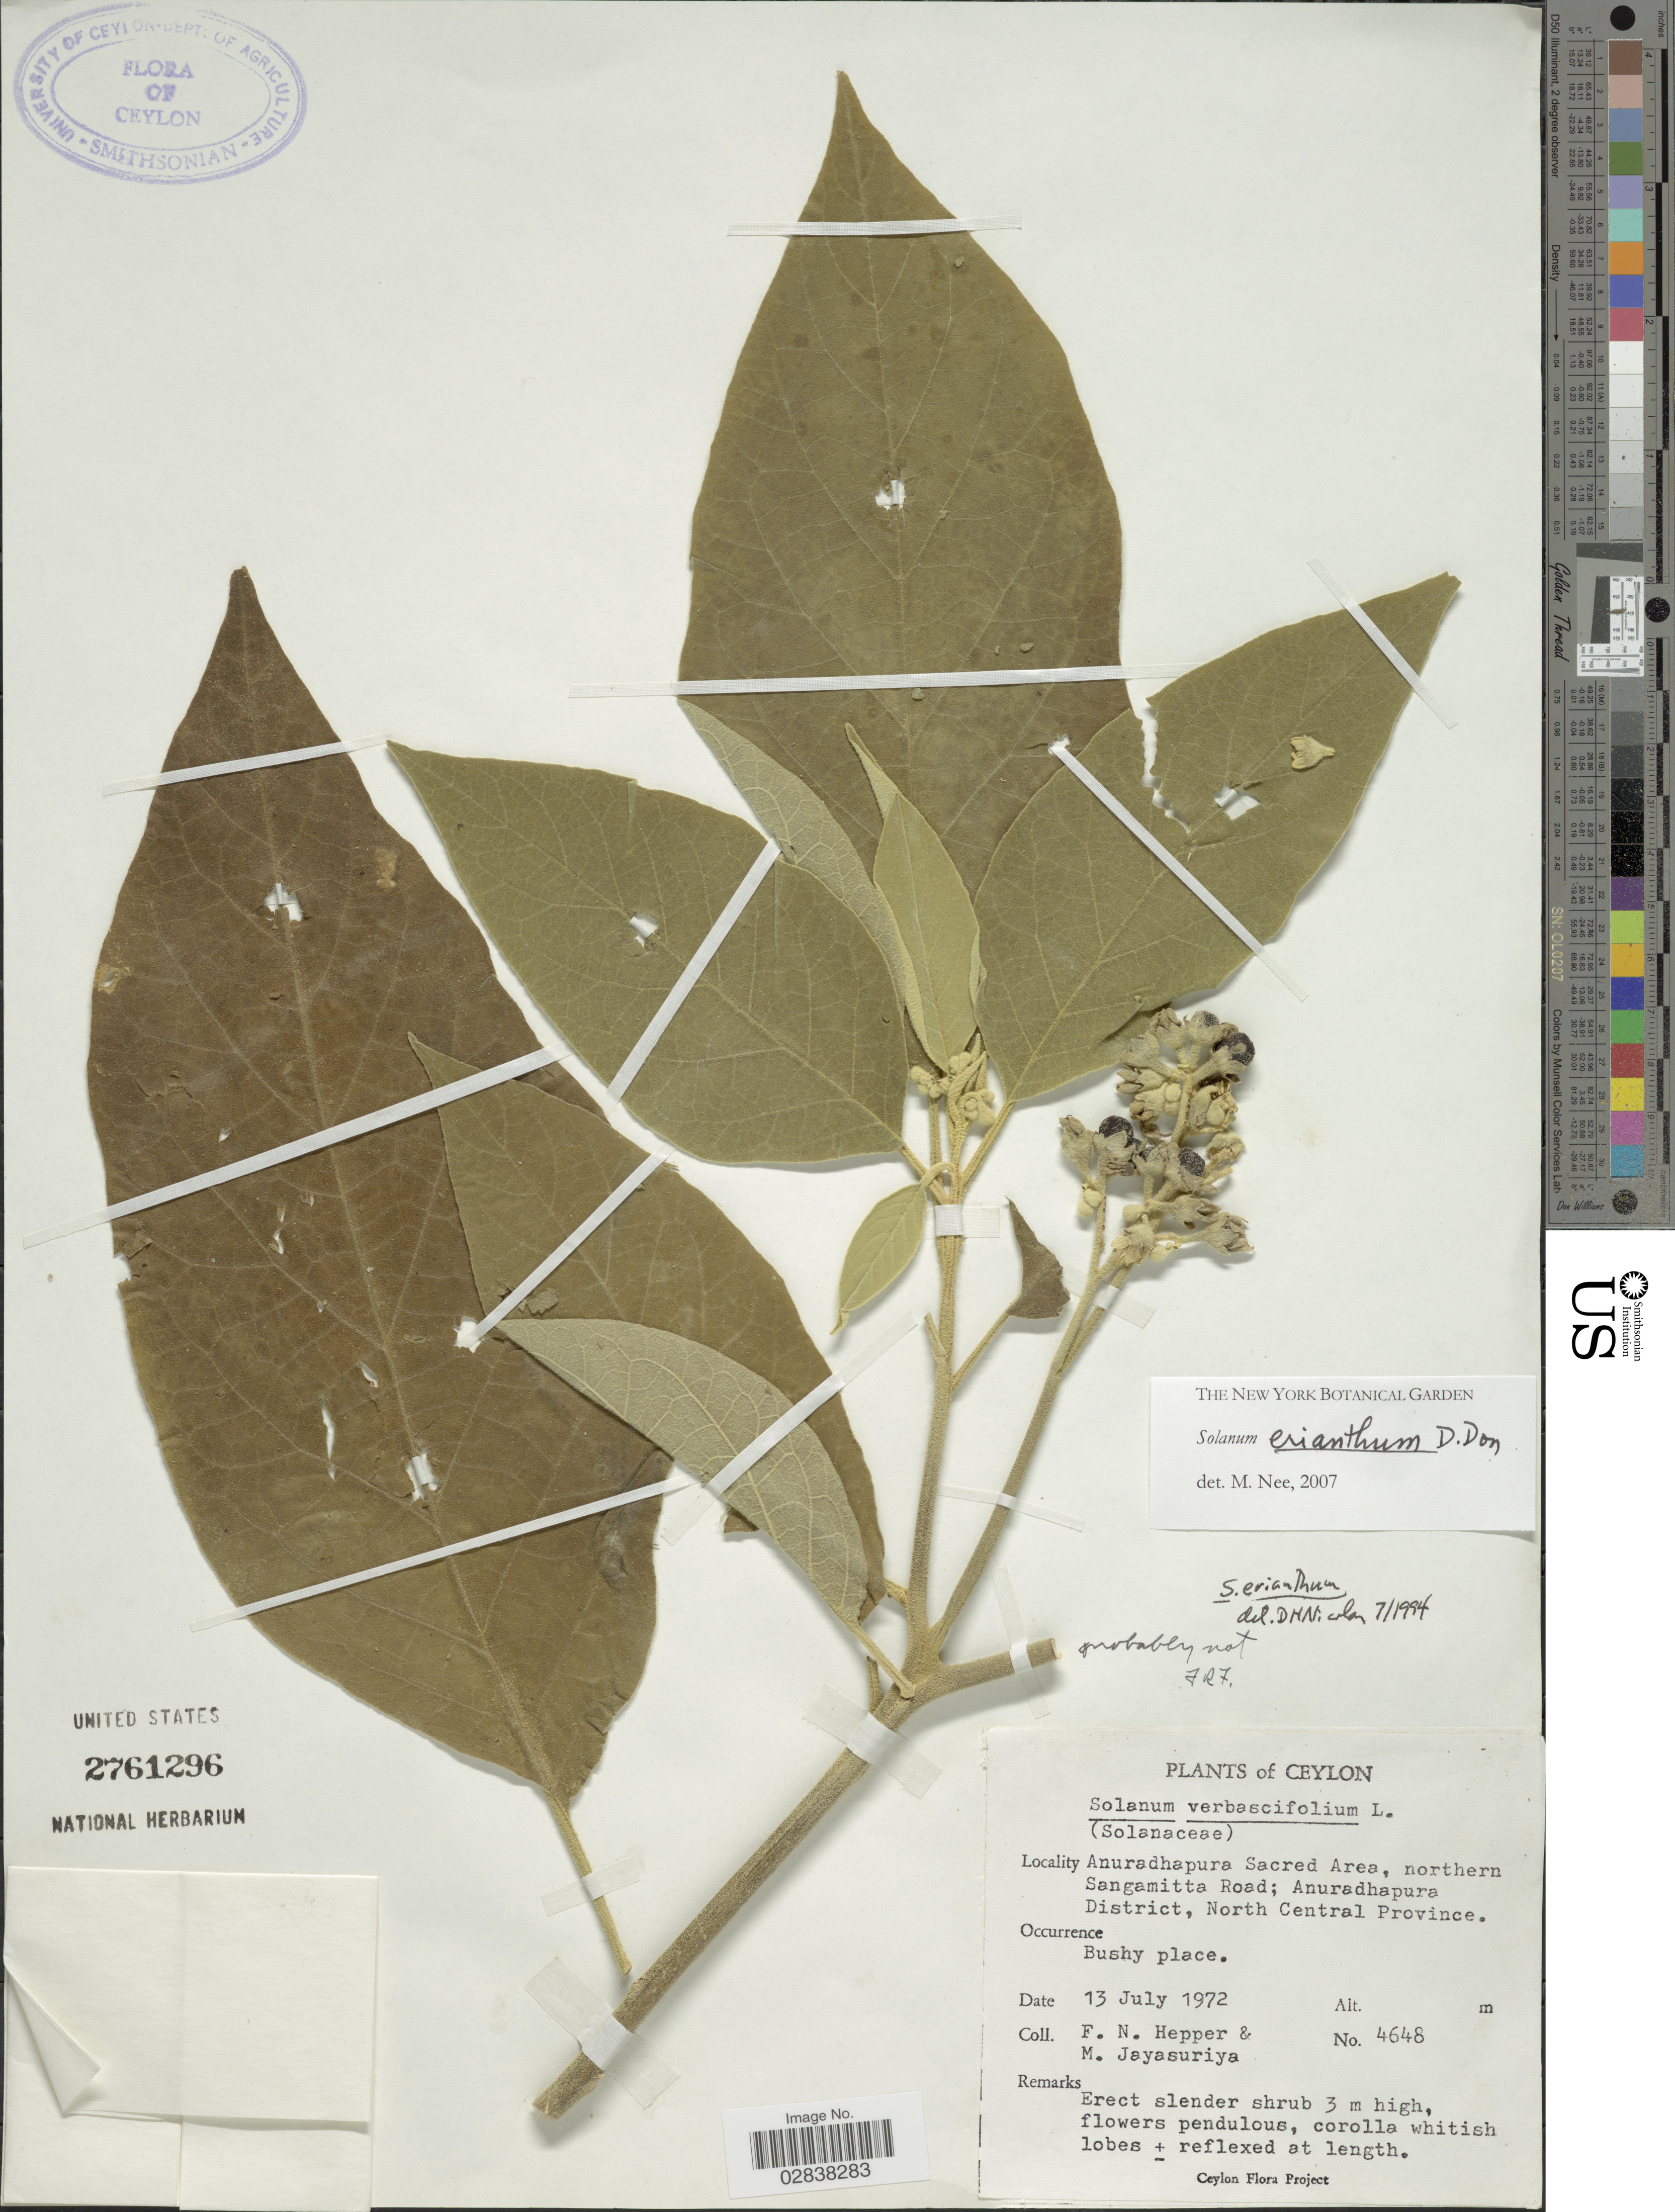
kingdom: Plantae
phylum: Tracheophyta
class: Magnoliopsida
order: Solanales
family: Solanaceae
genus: Solanum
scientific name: Solanum erianthum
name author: D. Don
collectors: F. Hepper & M. Jayasuriya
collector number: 4648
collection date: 1972-07-13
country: Sri Lanka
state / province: North Central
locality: Anuradhapura Sacred Area, northern Sangamitta Road, Anuradhapura District.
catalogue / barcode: US 2761296